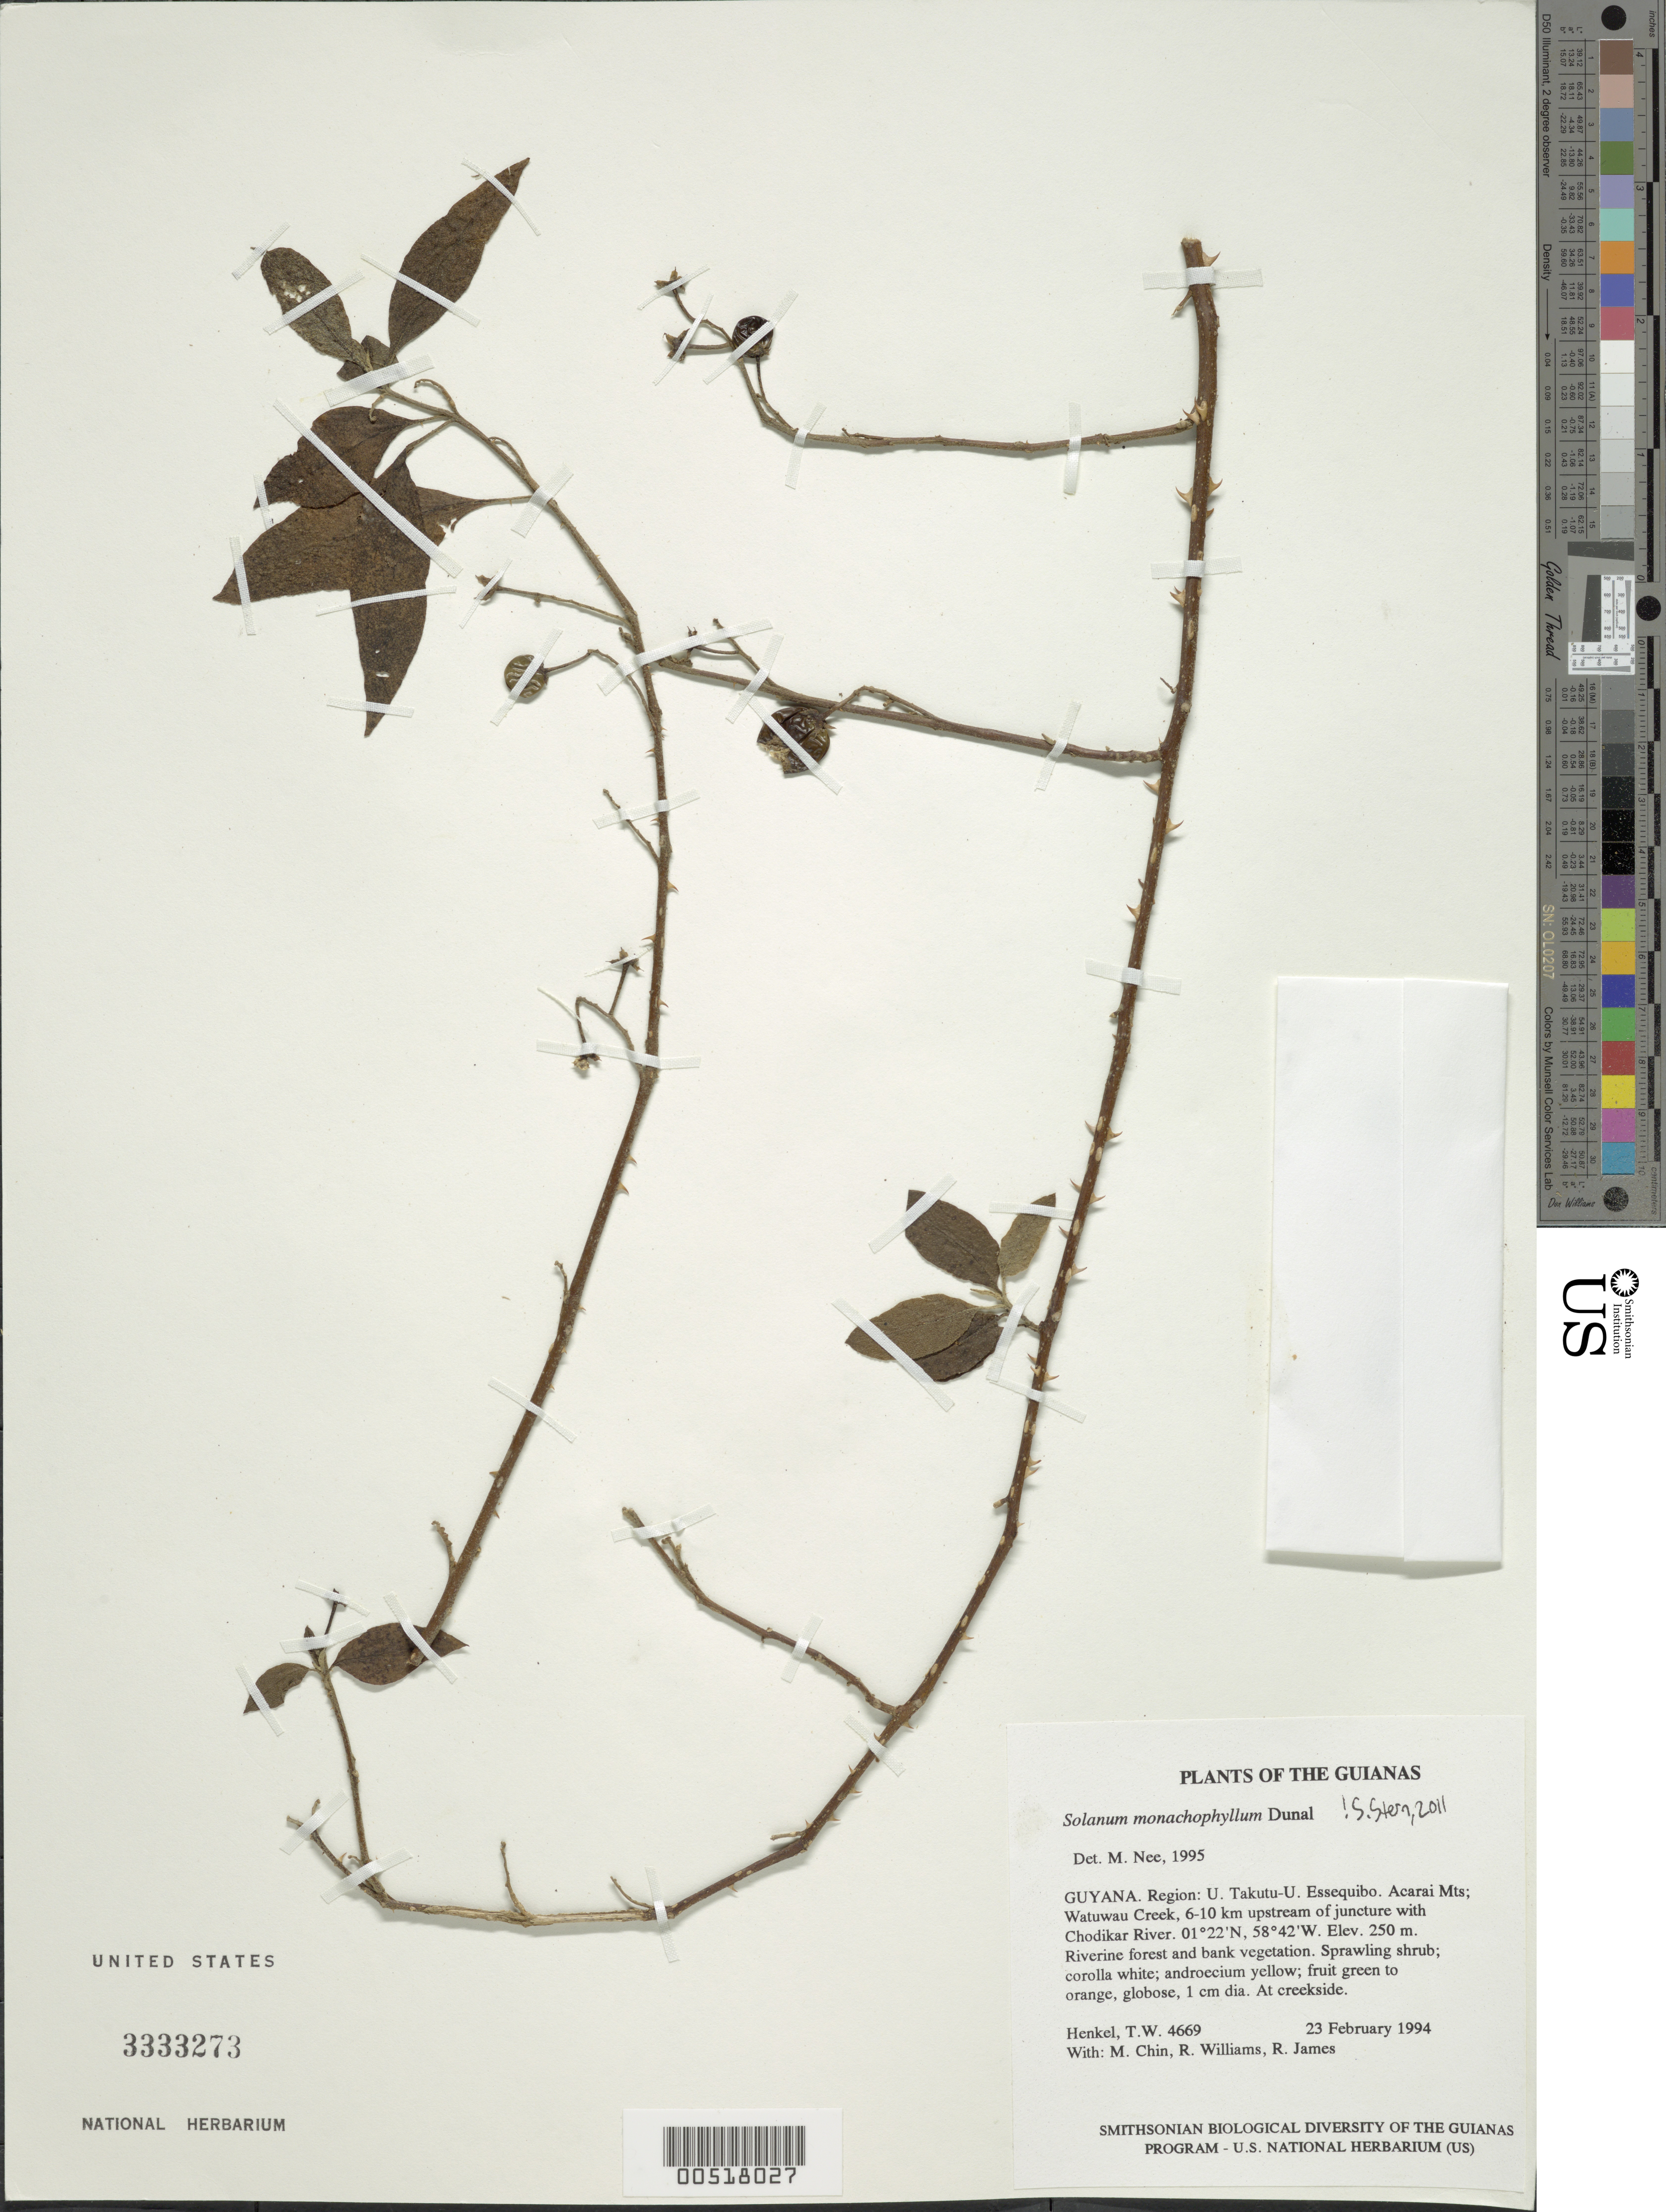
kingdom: Plantae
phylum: Tracheophyta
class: Magnoliopsida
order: Solanales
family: Solanaceae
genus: Solanum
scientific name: Solanum monachophyllum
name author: Dunal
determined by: Nee, Michael H.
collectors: T. Henkel, M. Chin, R. Williams & R. James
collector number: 4669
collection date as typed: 2 Feb 1994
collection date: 1994-02-02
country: Guyana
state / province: U. Takutu-U. Essequibo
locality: Acarai Mts; Watuwau Creek, 6-10 km upstream of juncture with Chodikar River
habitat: Riverine forest and bank vegetation. At creekside.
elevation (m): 250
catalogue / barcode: US 3333273